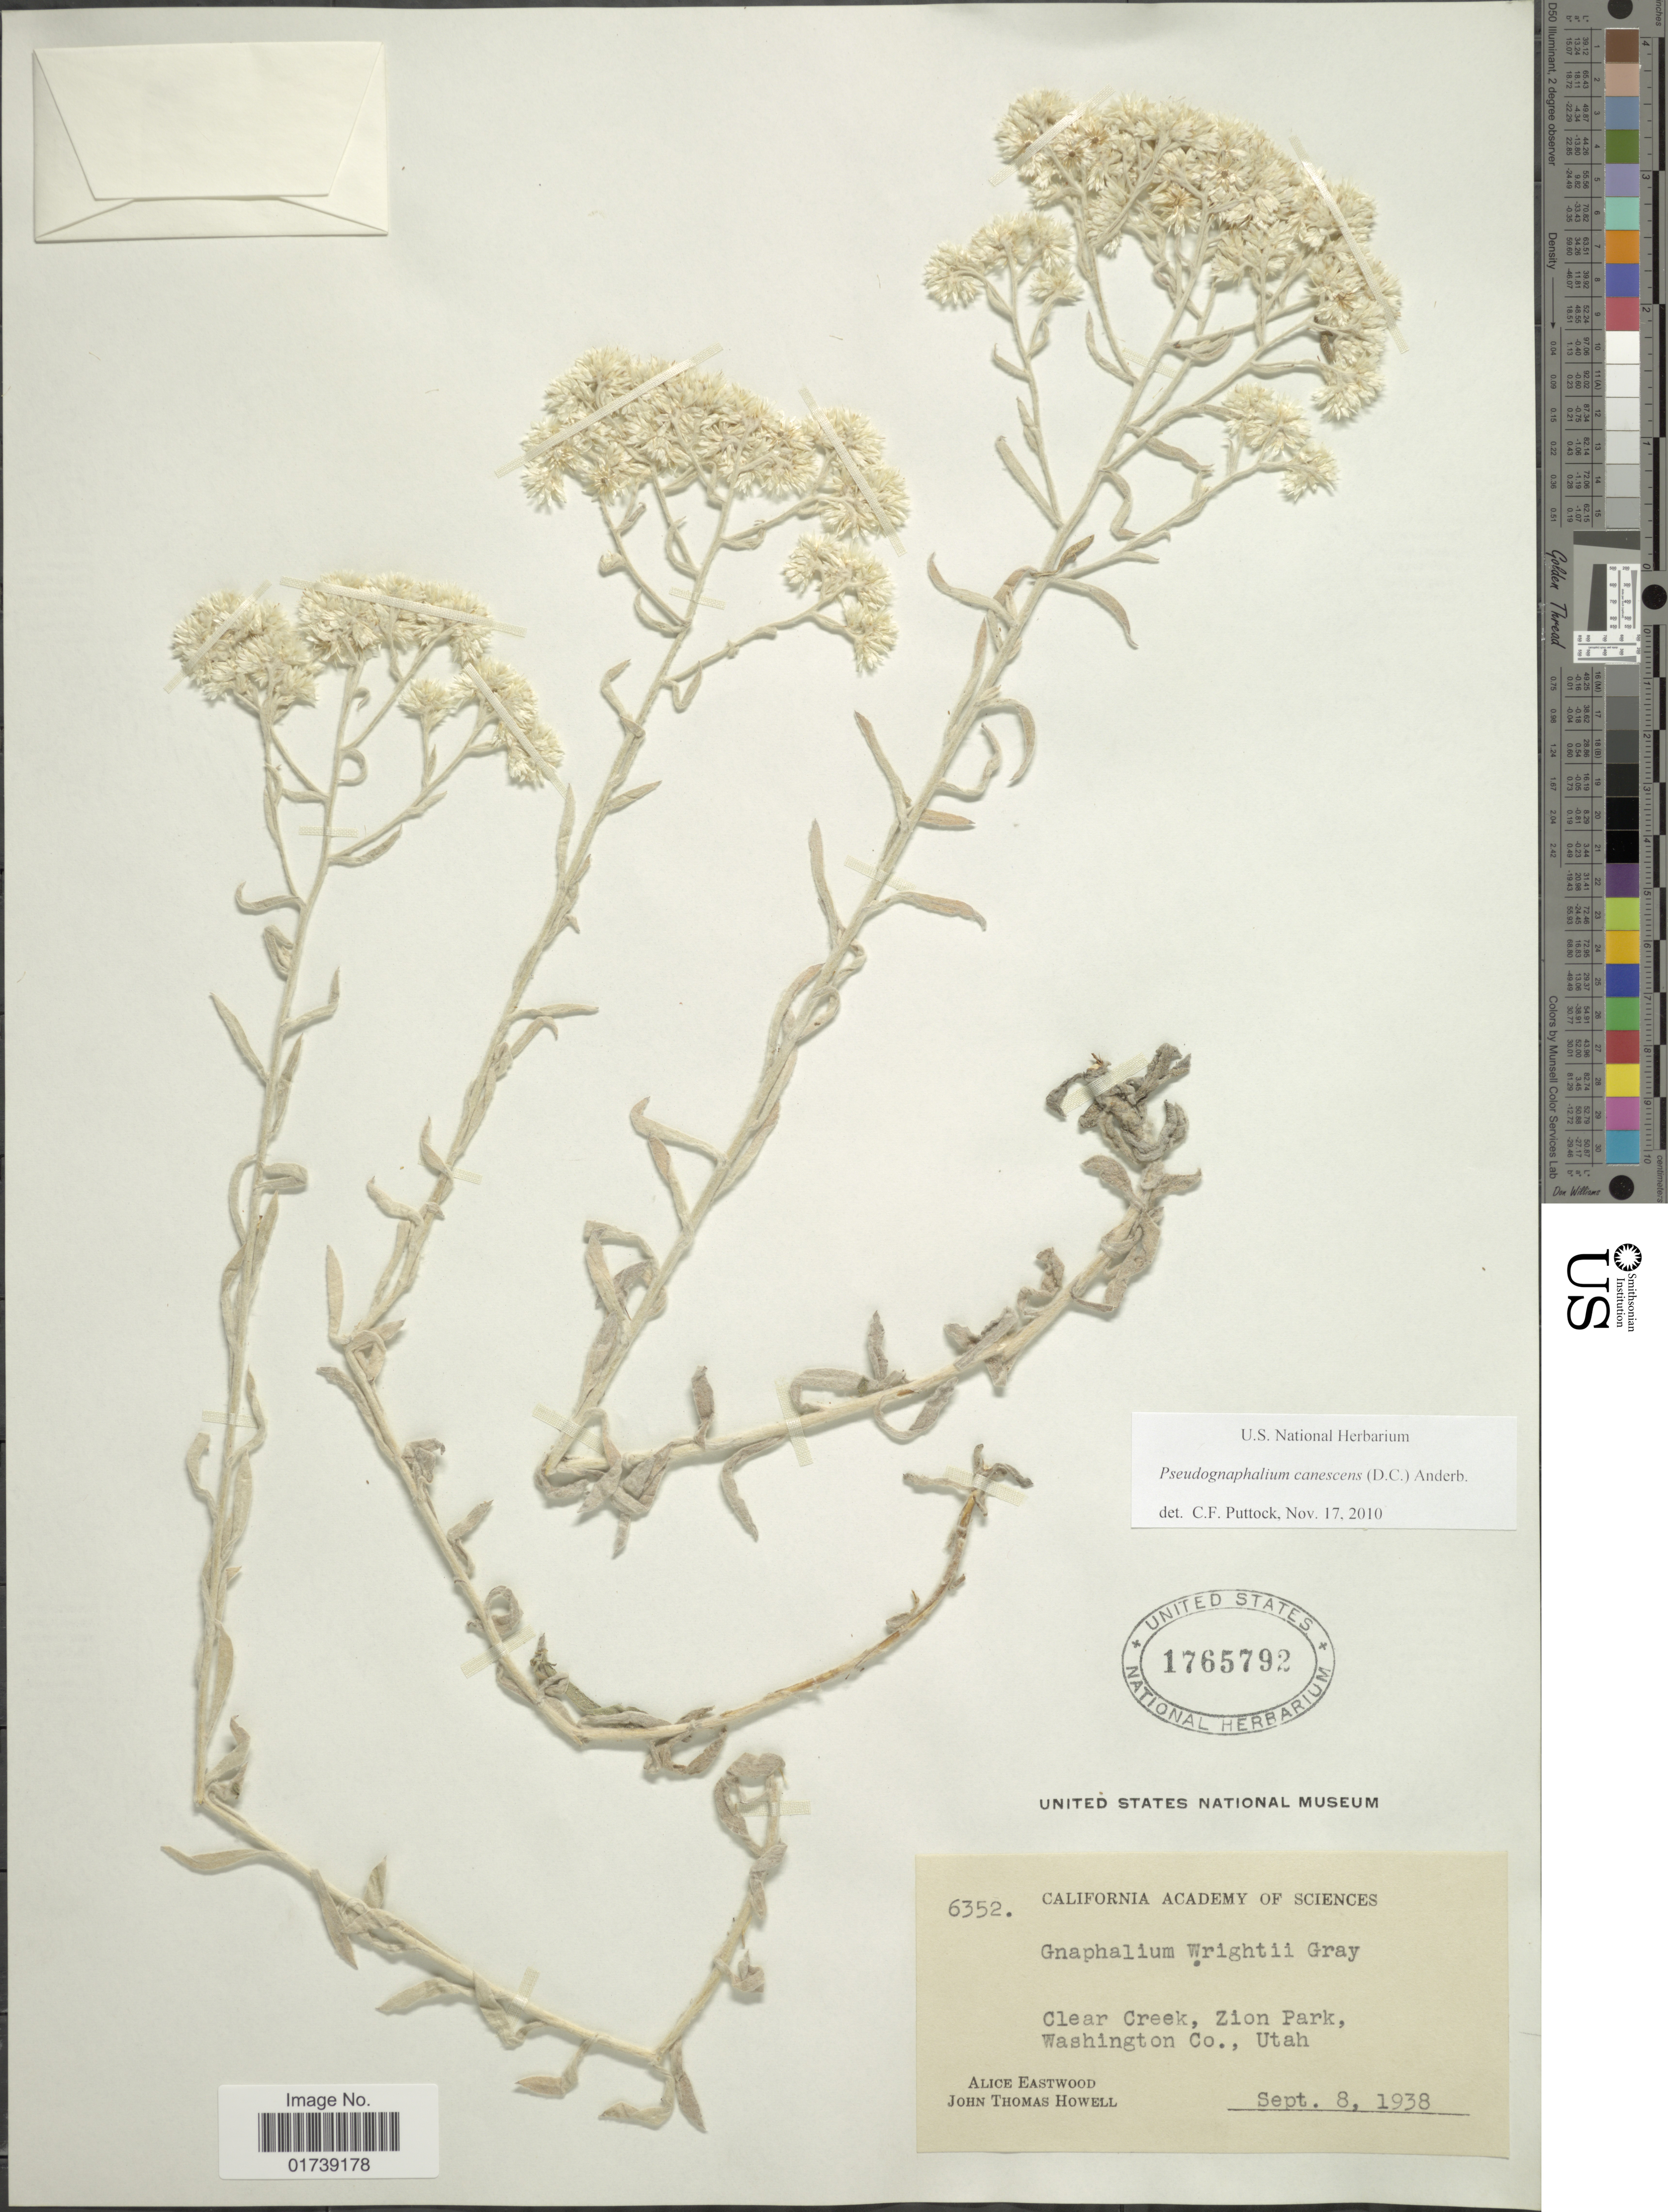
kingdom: Plantae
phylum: Tracheophyta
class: Magnoliopsida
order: Asterales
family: Asteraceae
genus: Pseudognaphalium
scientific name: Pseudognaphalium canescens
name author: (DC.) Anderb.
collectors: A. Eastwood & J. T. Howell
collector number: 6352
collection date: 1938-09-08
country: United States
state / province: Utah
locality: Clear Creek, Zion Park, Washington Co., Utah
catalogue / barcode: US 1765792